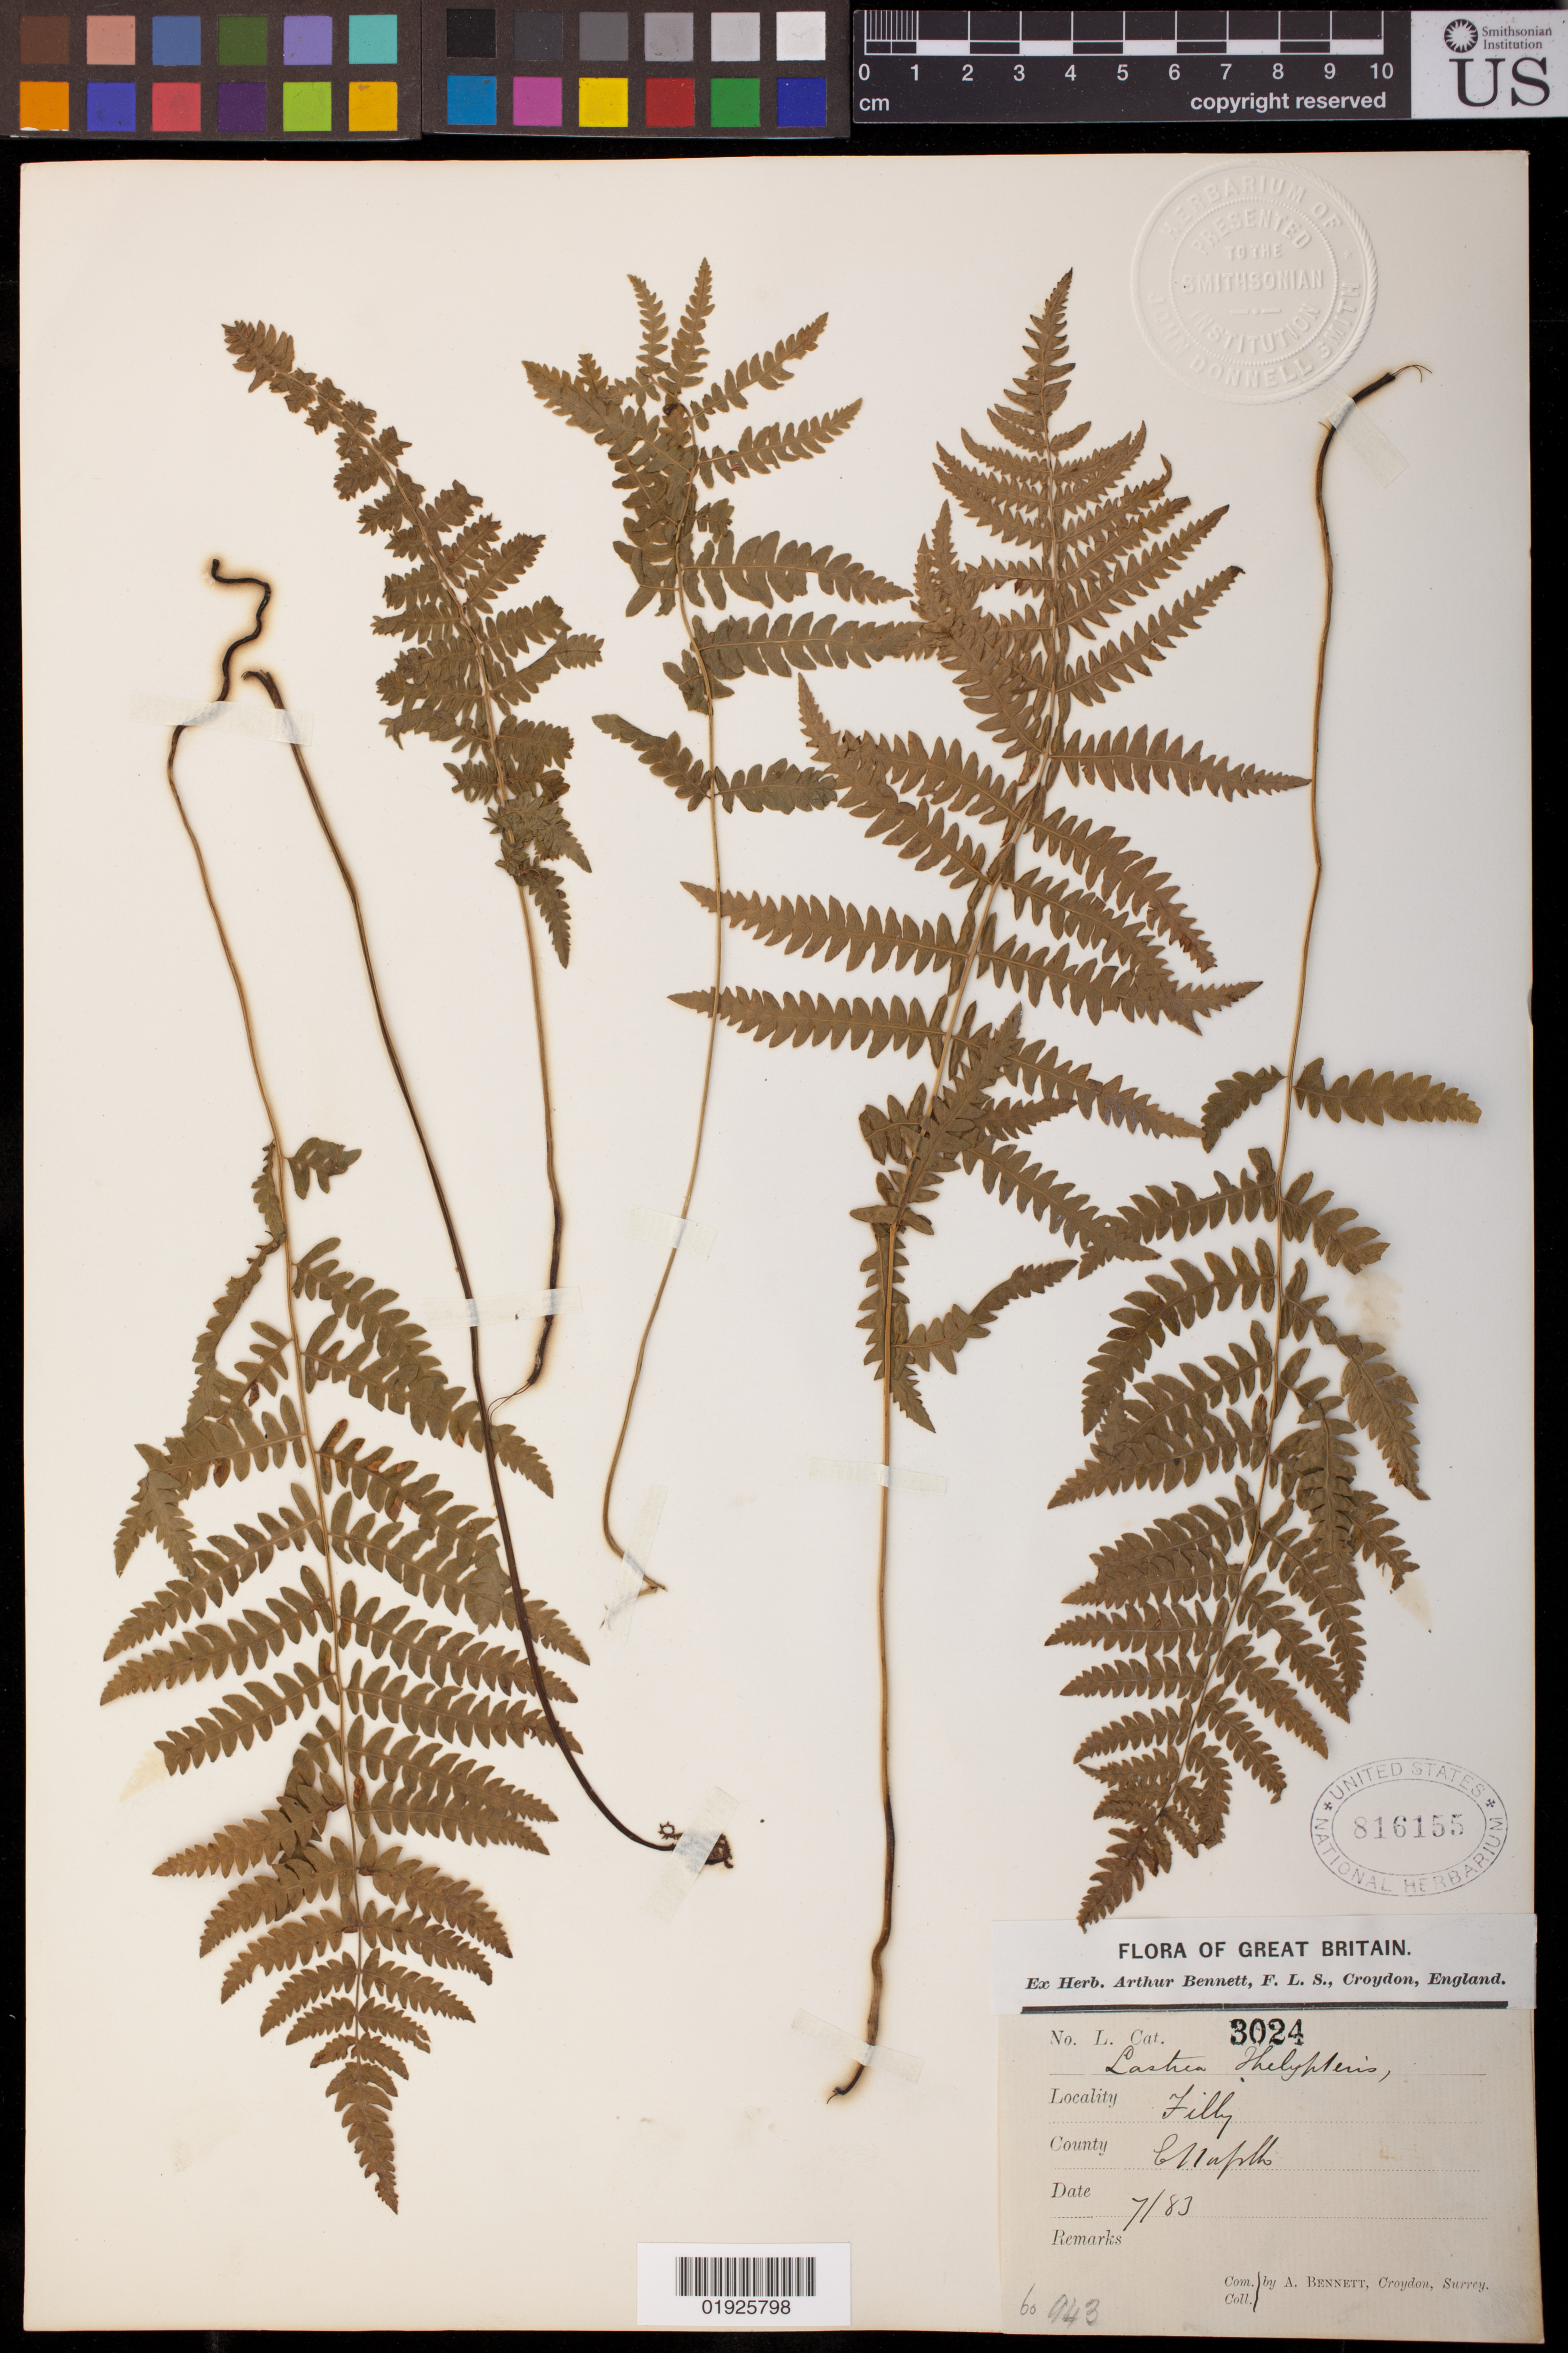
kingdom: Plantae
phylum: Tracheophyta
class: Polypodiopsida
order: Polypodiales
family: Thelypteridaceae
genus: Thelypteris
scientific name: Thelypteris palustris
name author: (Salisb.) Schott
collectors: A. Bennett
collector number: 3024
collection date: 1883-07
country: United Kingdom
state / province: England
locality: Filby. East Norfolk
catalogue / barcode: US 816155